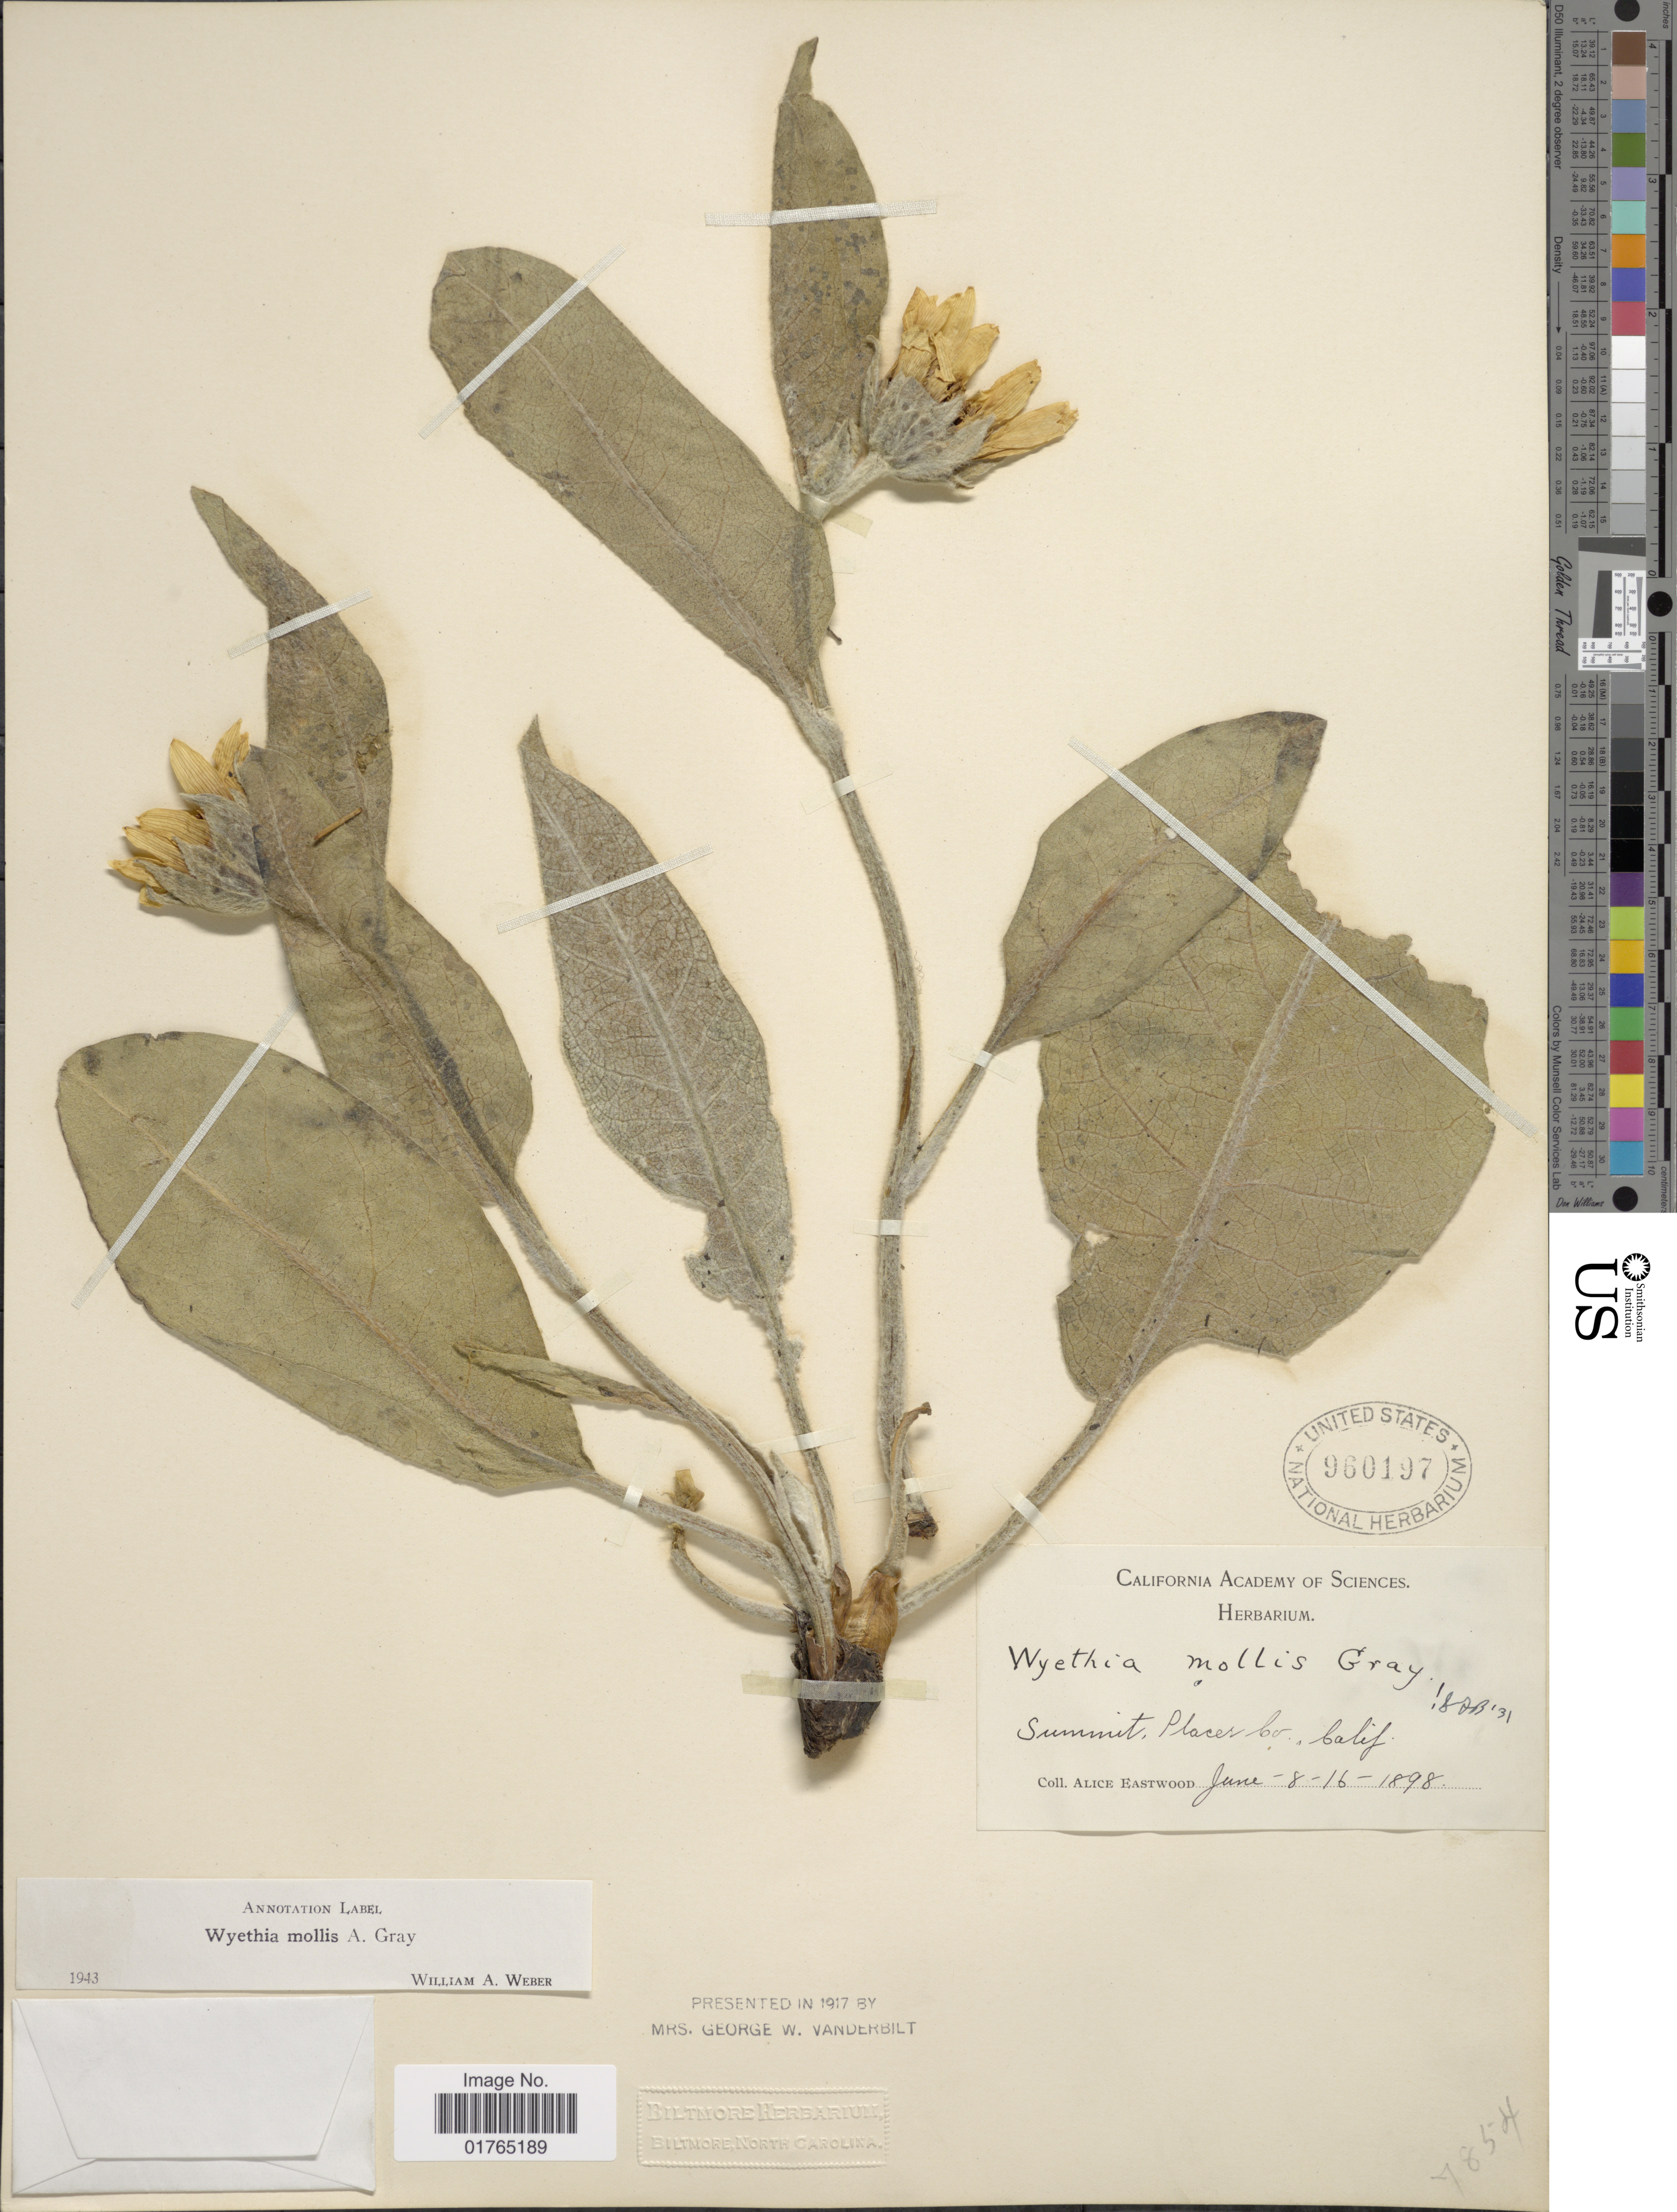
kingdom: Plantae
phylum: Tracheophyta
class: Magnoliopsida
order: Asterales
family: Asteraceae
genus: Wyethia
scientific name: Wyethia mollis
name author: A. Gray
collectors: A. Eastwood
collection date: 1898-06-08/1898-06-16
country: United States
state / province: California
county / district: Placer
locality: Summit, Placer Co., Calif.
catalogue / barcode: US 960197